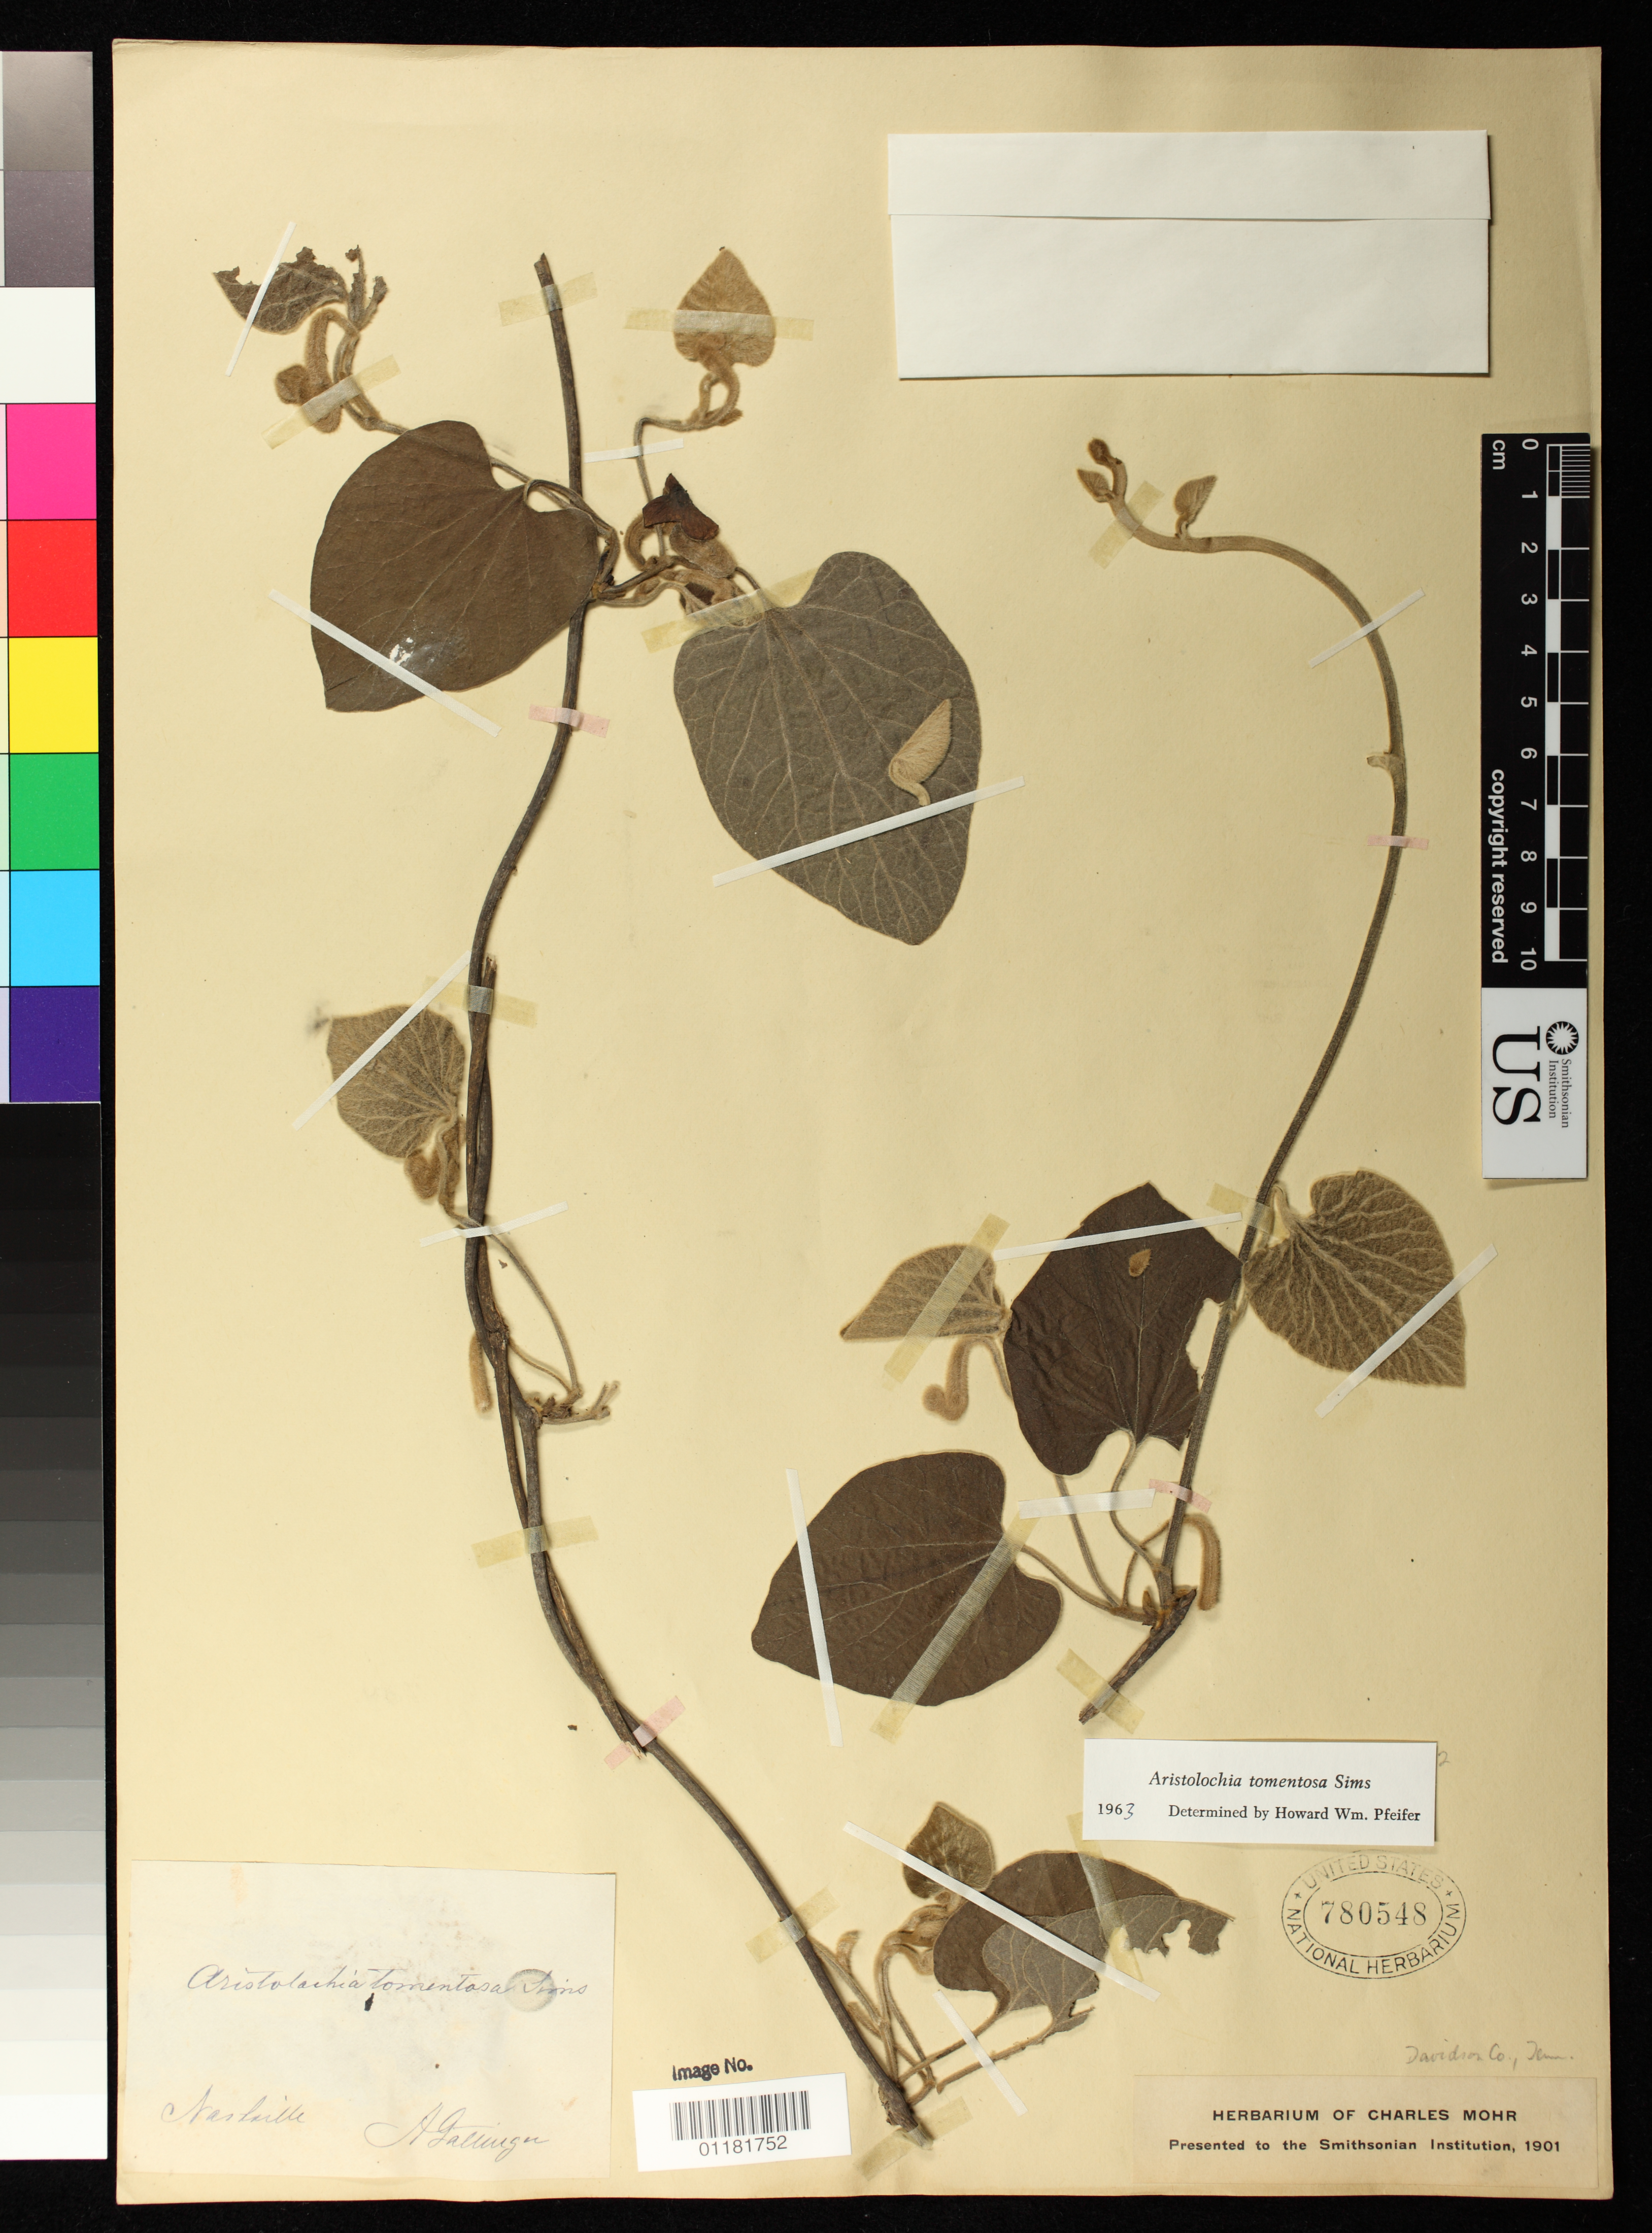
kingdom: Plantae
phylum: Tracheophyta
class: Magnoliopsida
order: Piperales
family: Aristolochiaceae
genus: Aristolochia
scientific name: Aristolochia tomentosa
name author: Sims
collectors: A. Gattinger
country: United States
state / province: Tennessee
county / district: Davidson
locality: Nashville Davidson County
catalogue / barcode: US 780548